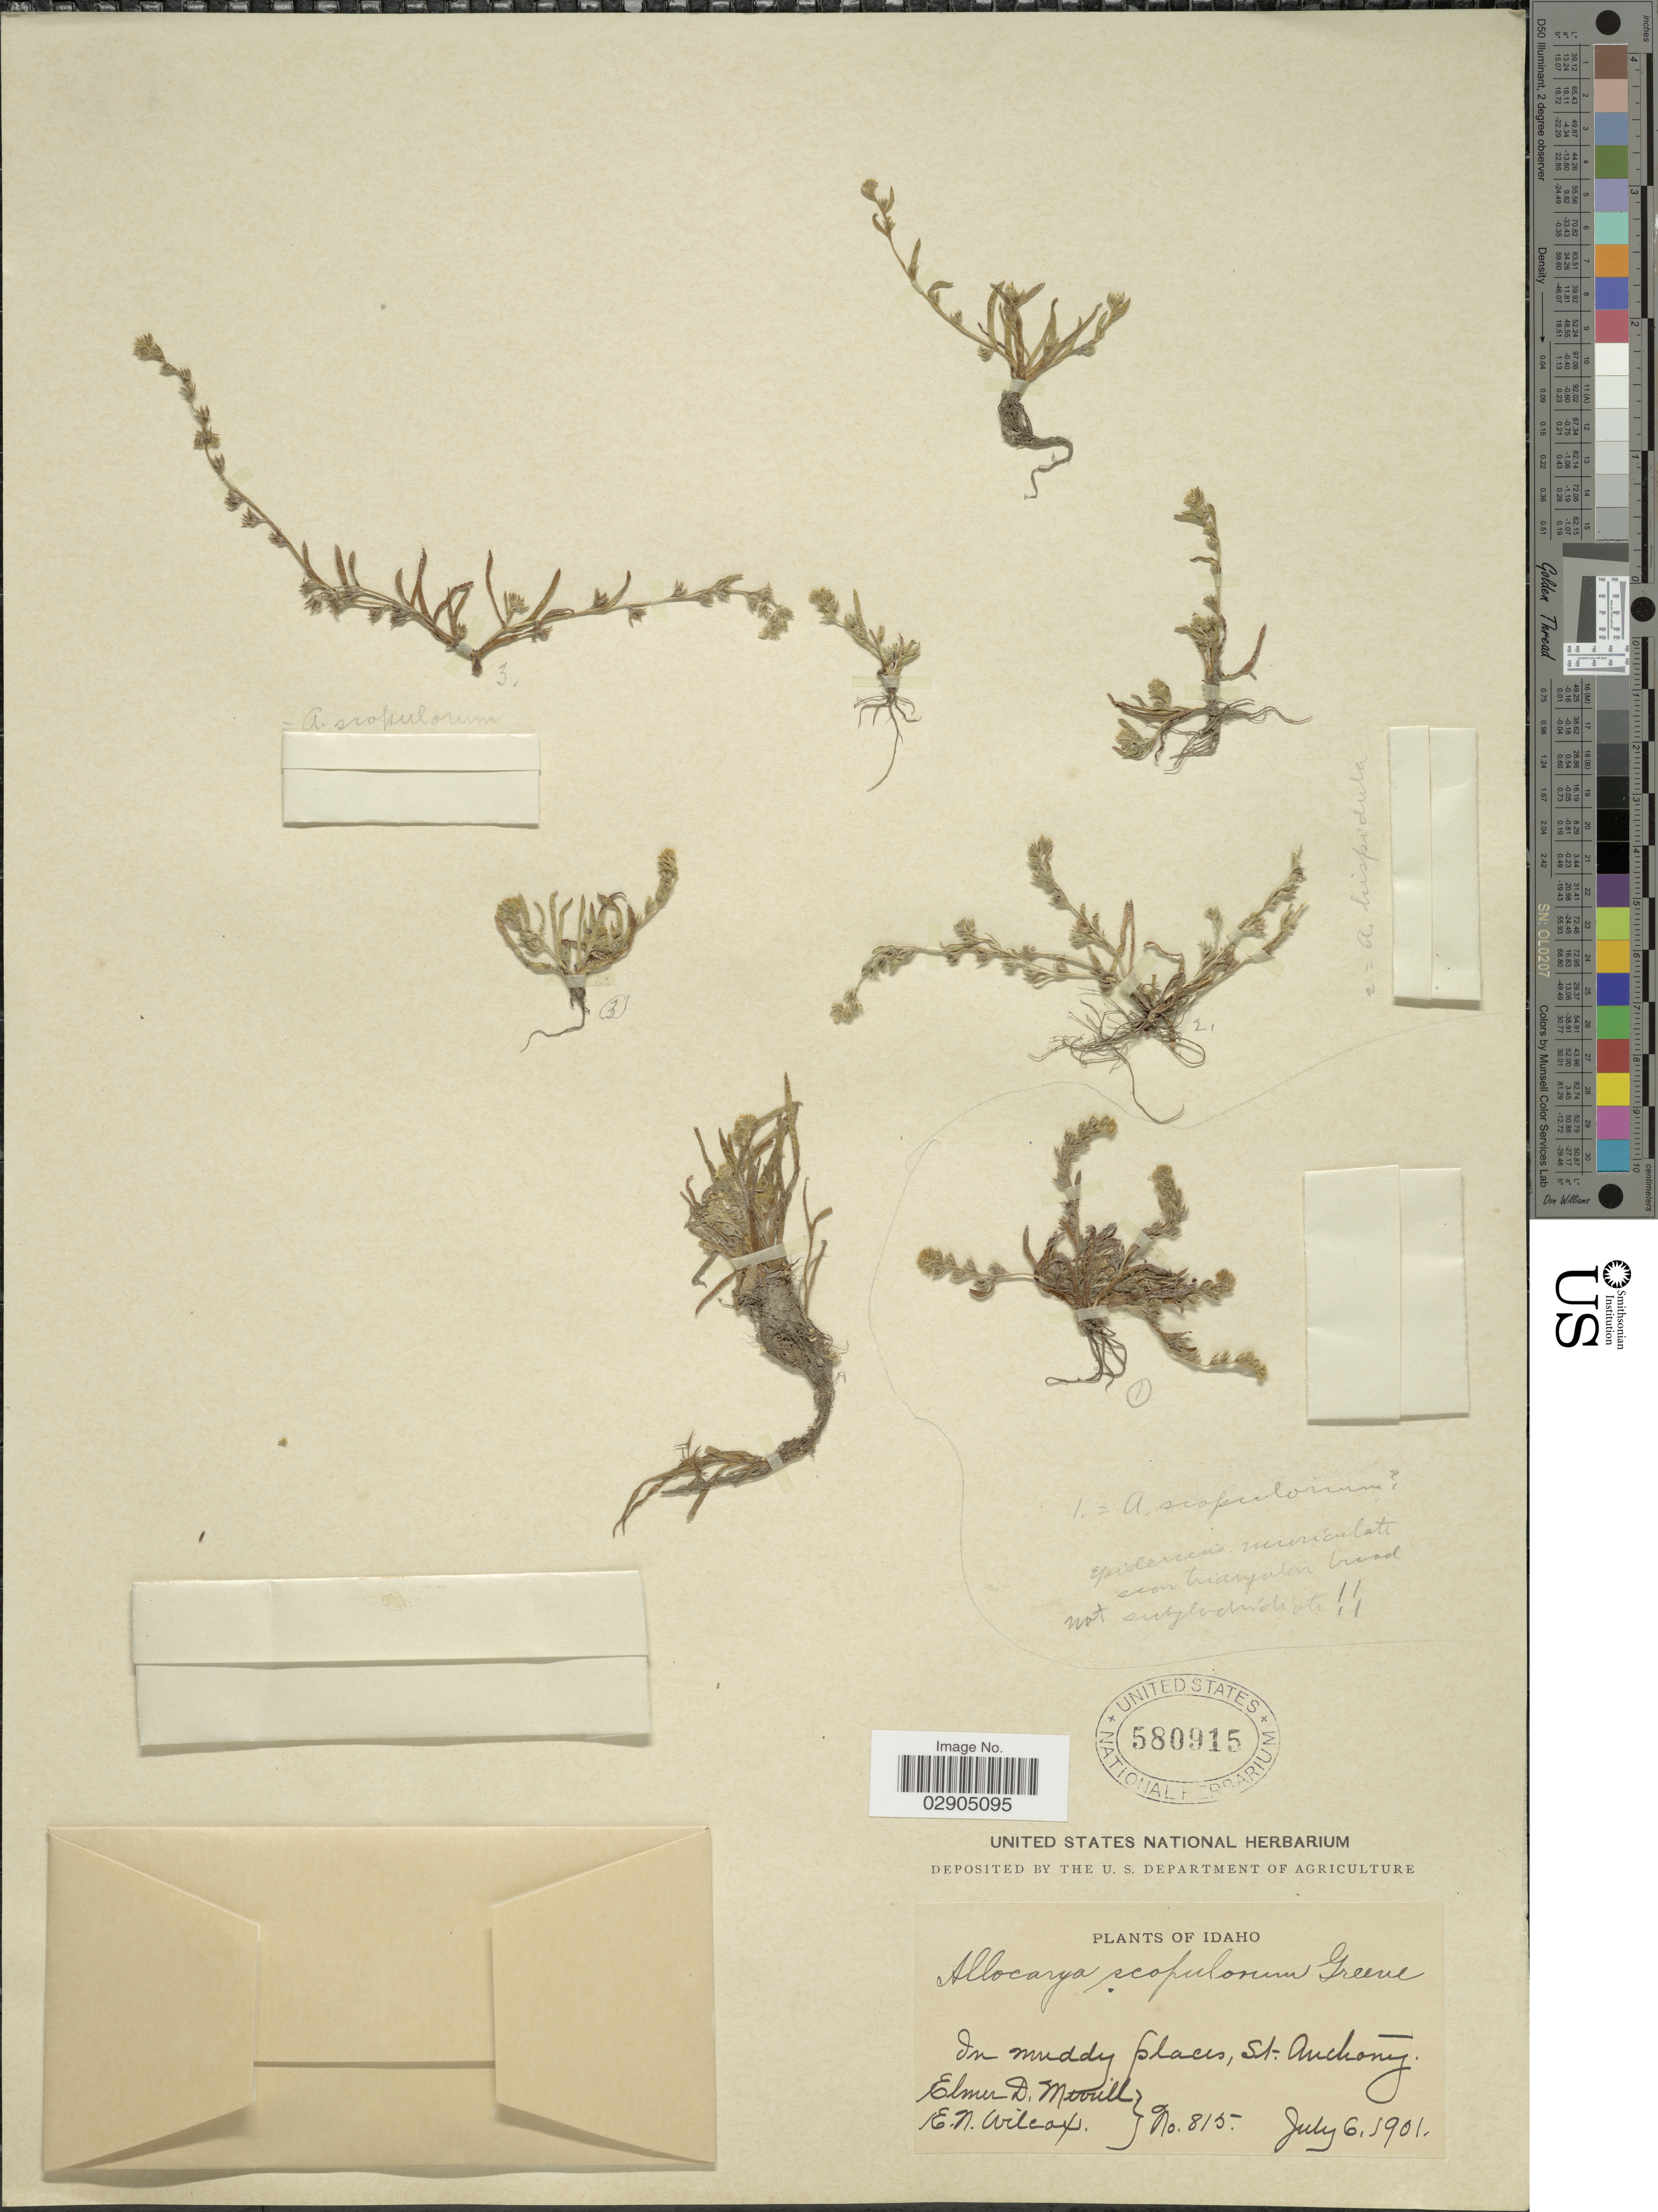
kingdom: Plantae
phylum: Tracheophyta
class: Magnoliopsida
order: Boraginales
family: Boraginaceae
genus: Allocarya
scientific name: Allocarya californica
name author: (Fisch. & C.A. Mey.) Greene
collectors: E. D. Merrill & E. Wilcox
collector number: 815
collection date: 1901-07-06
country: United States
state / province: Idaho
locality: In muddy places, St. Anthony.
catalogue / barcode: US 580915